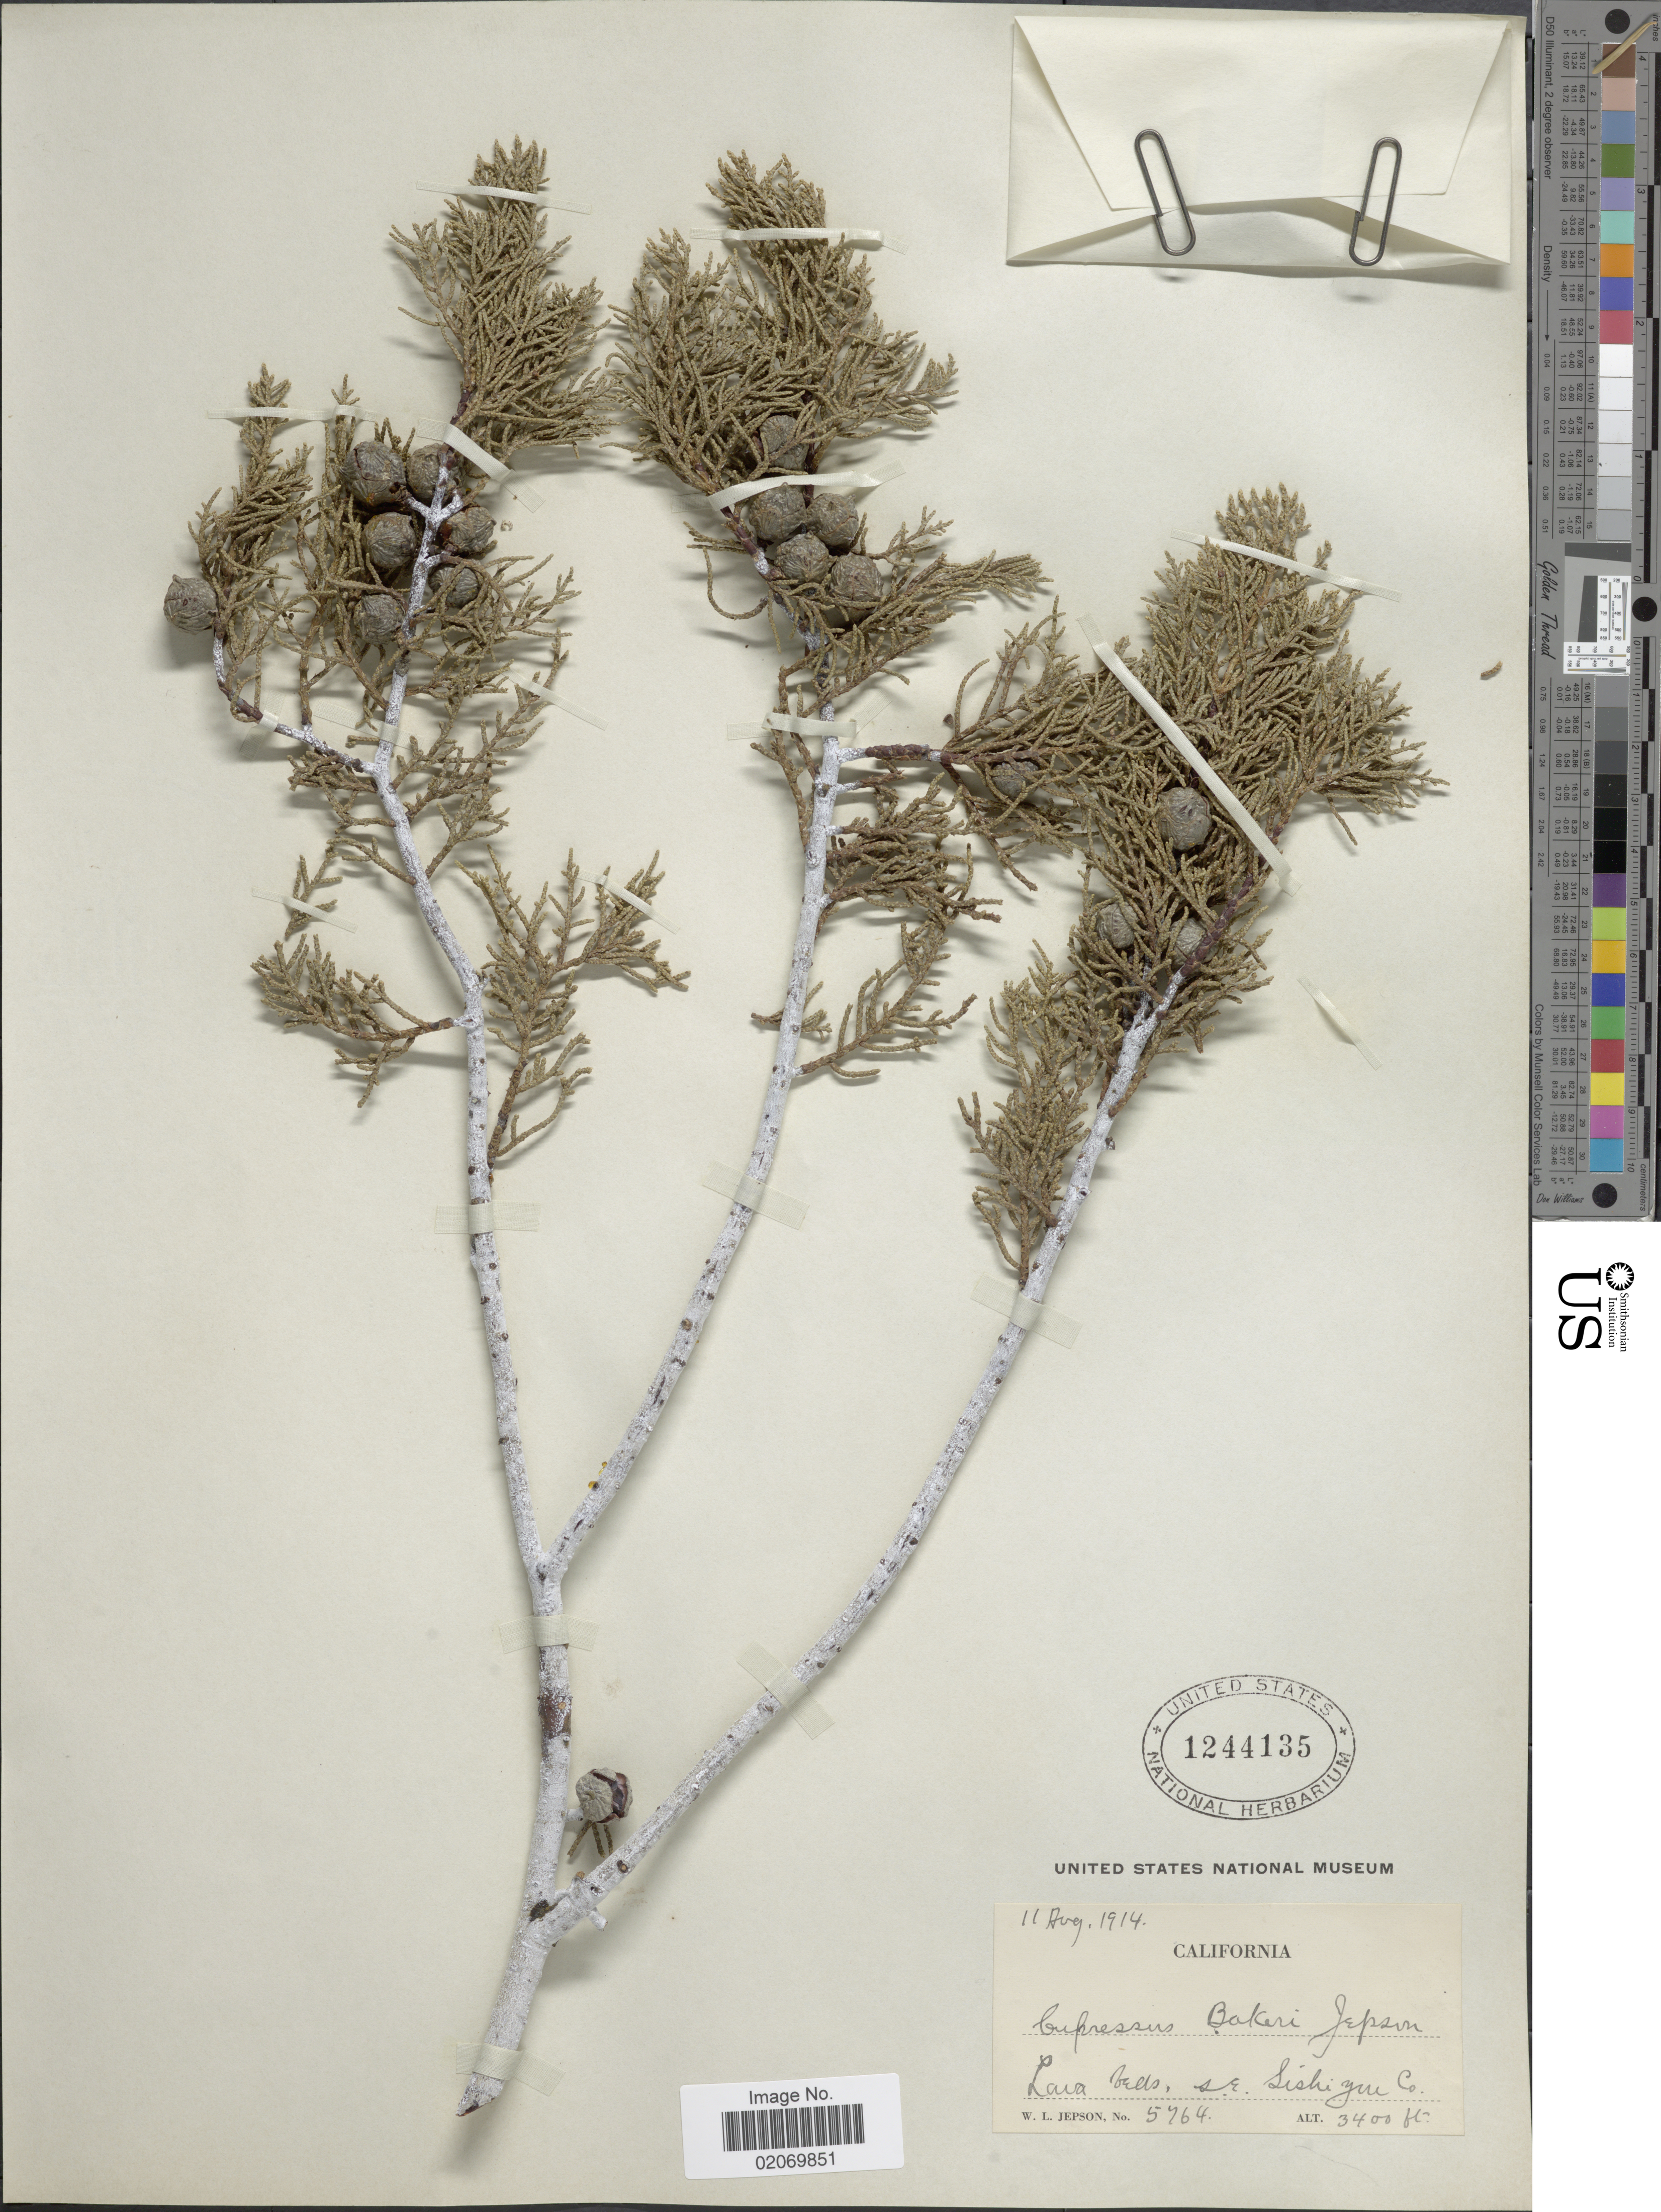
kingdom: Plantae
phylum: Tracheophyta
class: Pinopsida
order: Pinales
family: Cupressaceae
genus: Hesperocyparis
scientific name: Hesperocyparis bakeri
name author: (Jeps.) Bartel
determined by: (US) Smithsonian Institution - National Museum of Natural History - Department of Botany (UNITED STATES)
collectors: W. L. Jepson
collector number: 5764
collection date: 1914-08-11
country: United States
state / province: California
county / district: Siskiyou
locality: Lava falls, S.E. Siskiyou Co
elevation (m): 1036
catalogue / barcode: US 1244135